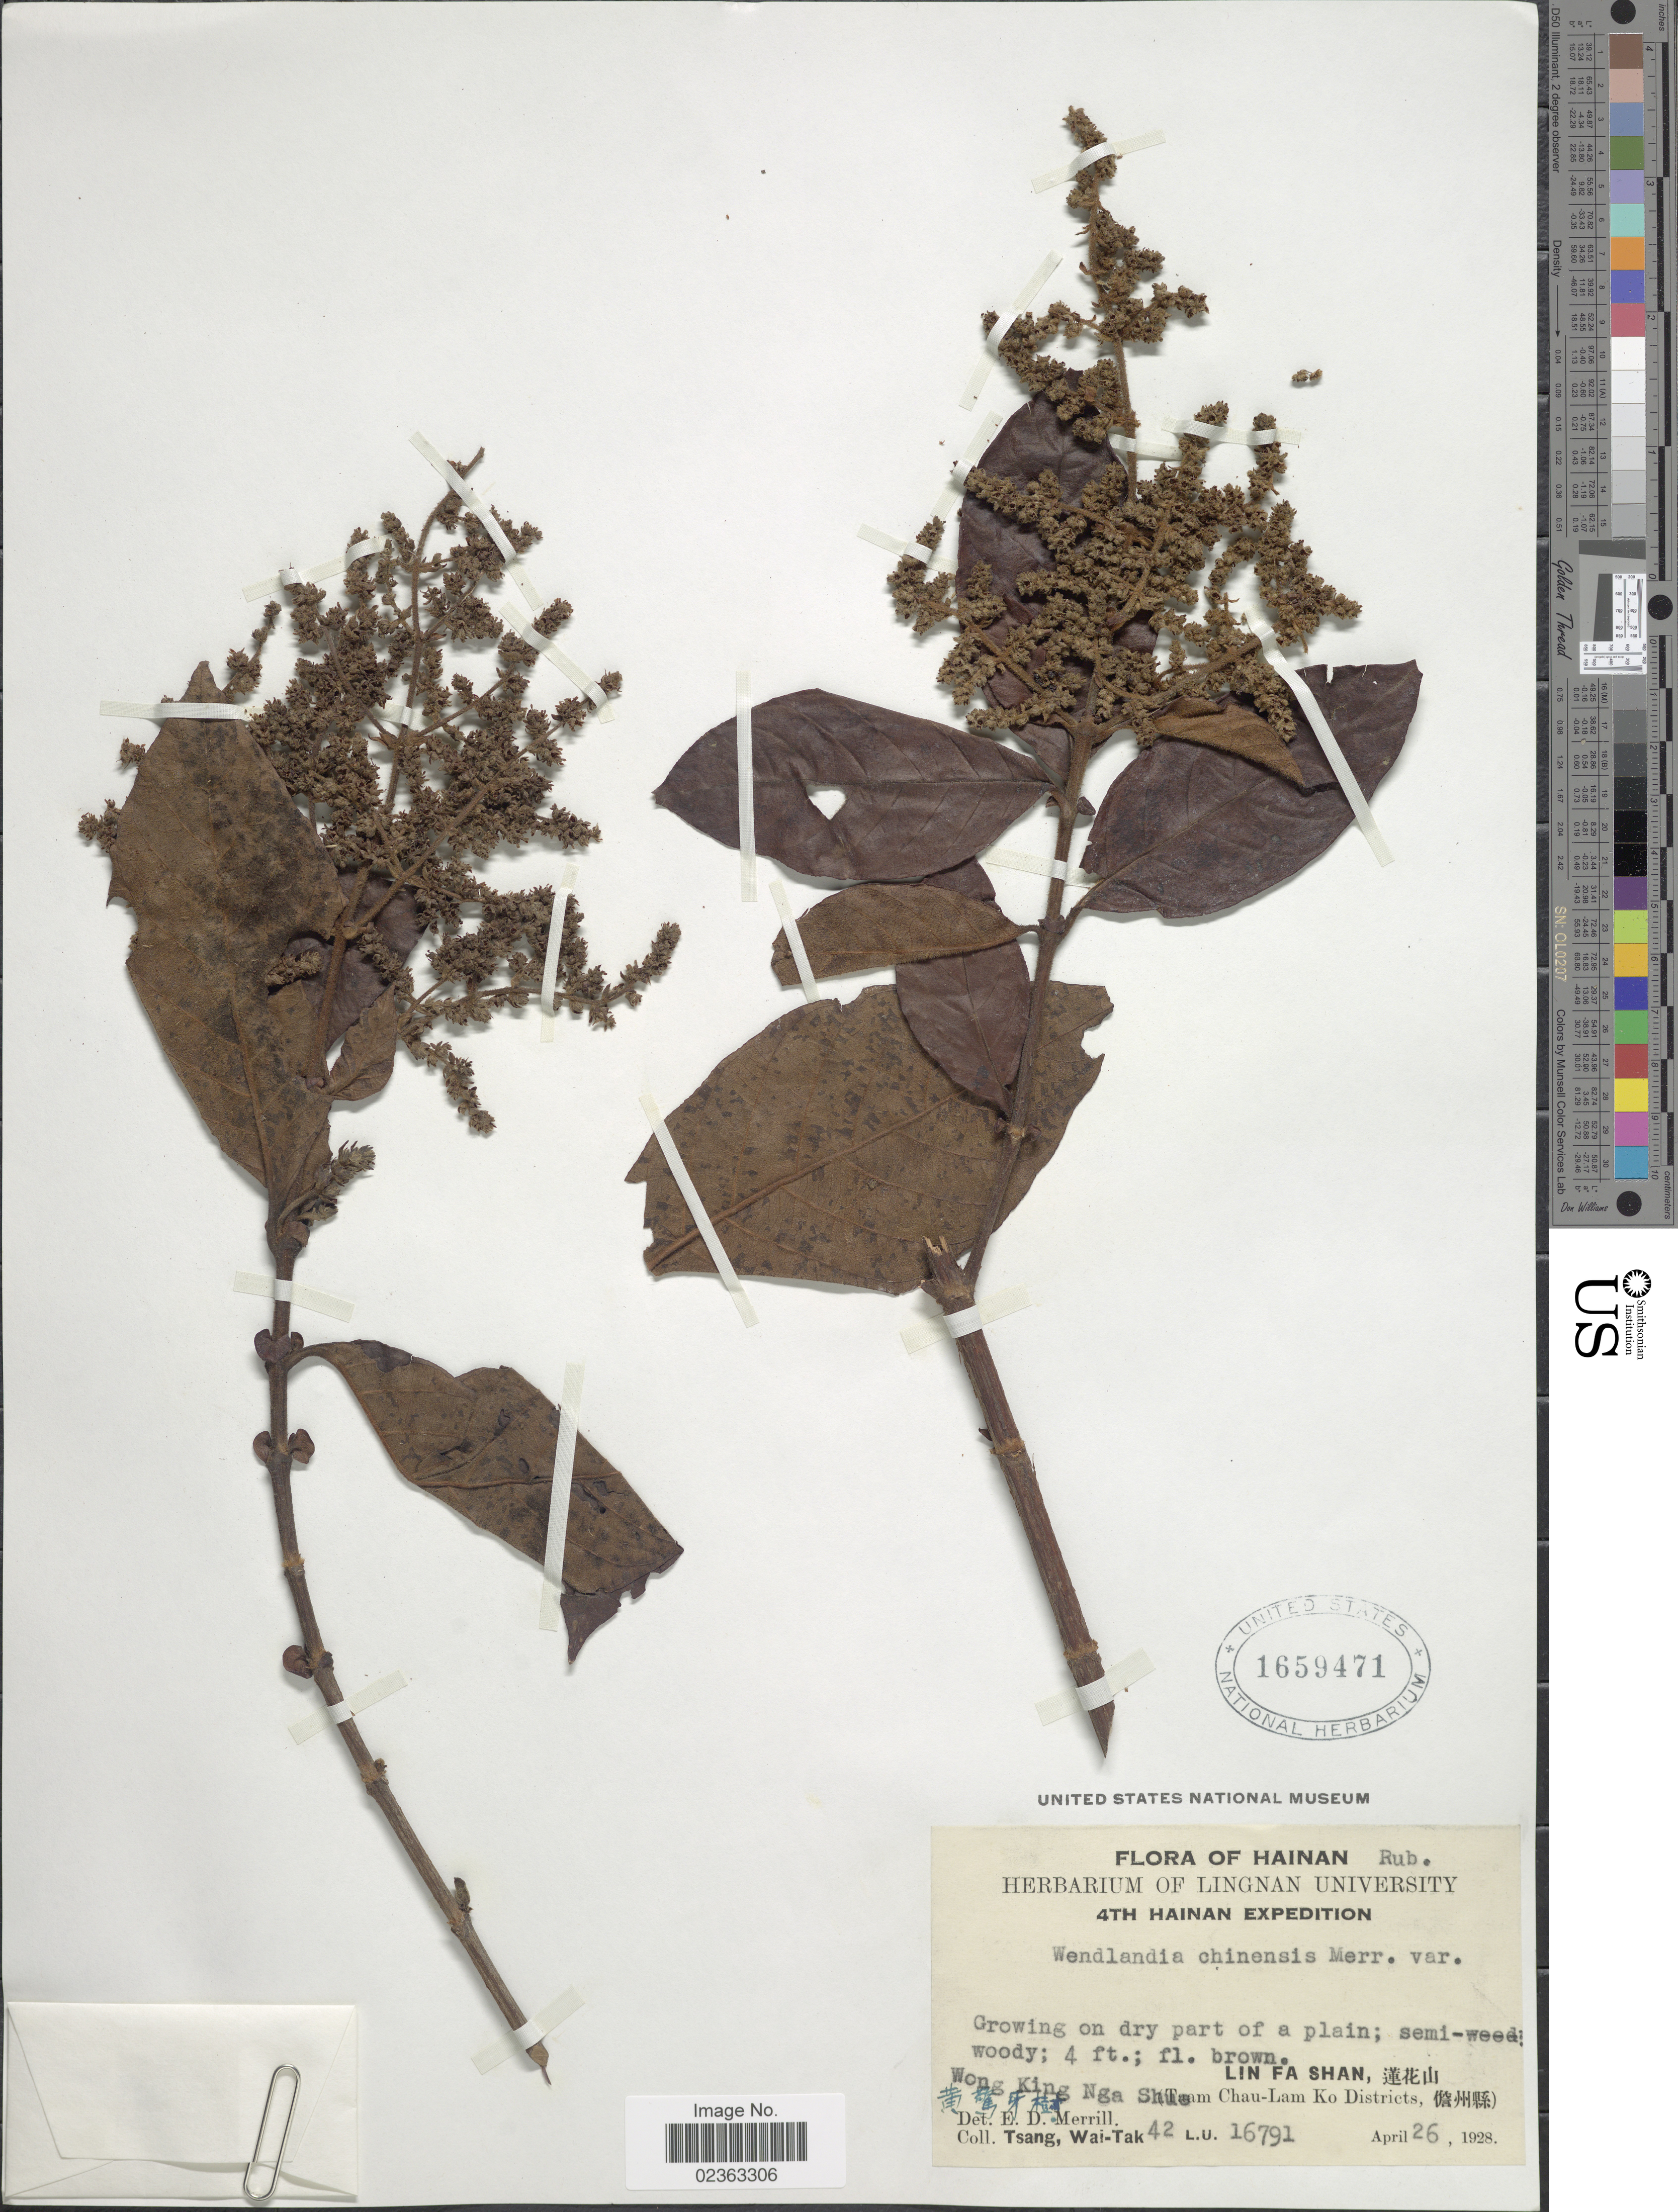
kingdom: Plantae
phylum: Tracheophyta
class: Magnoliopsida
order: Gentianales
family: Rubiaceae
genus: Wendlandia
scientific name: Wendlandia chinensis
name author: Merr.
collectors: W. T. Tsang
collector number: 42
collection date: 1928-04-26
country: China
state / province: Hainan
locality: On dry part of a plain, Lin Fa Shan, Wong King Nga Shua (Taam Chau-Lam Ko Districts)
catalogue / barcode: US 1659471